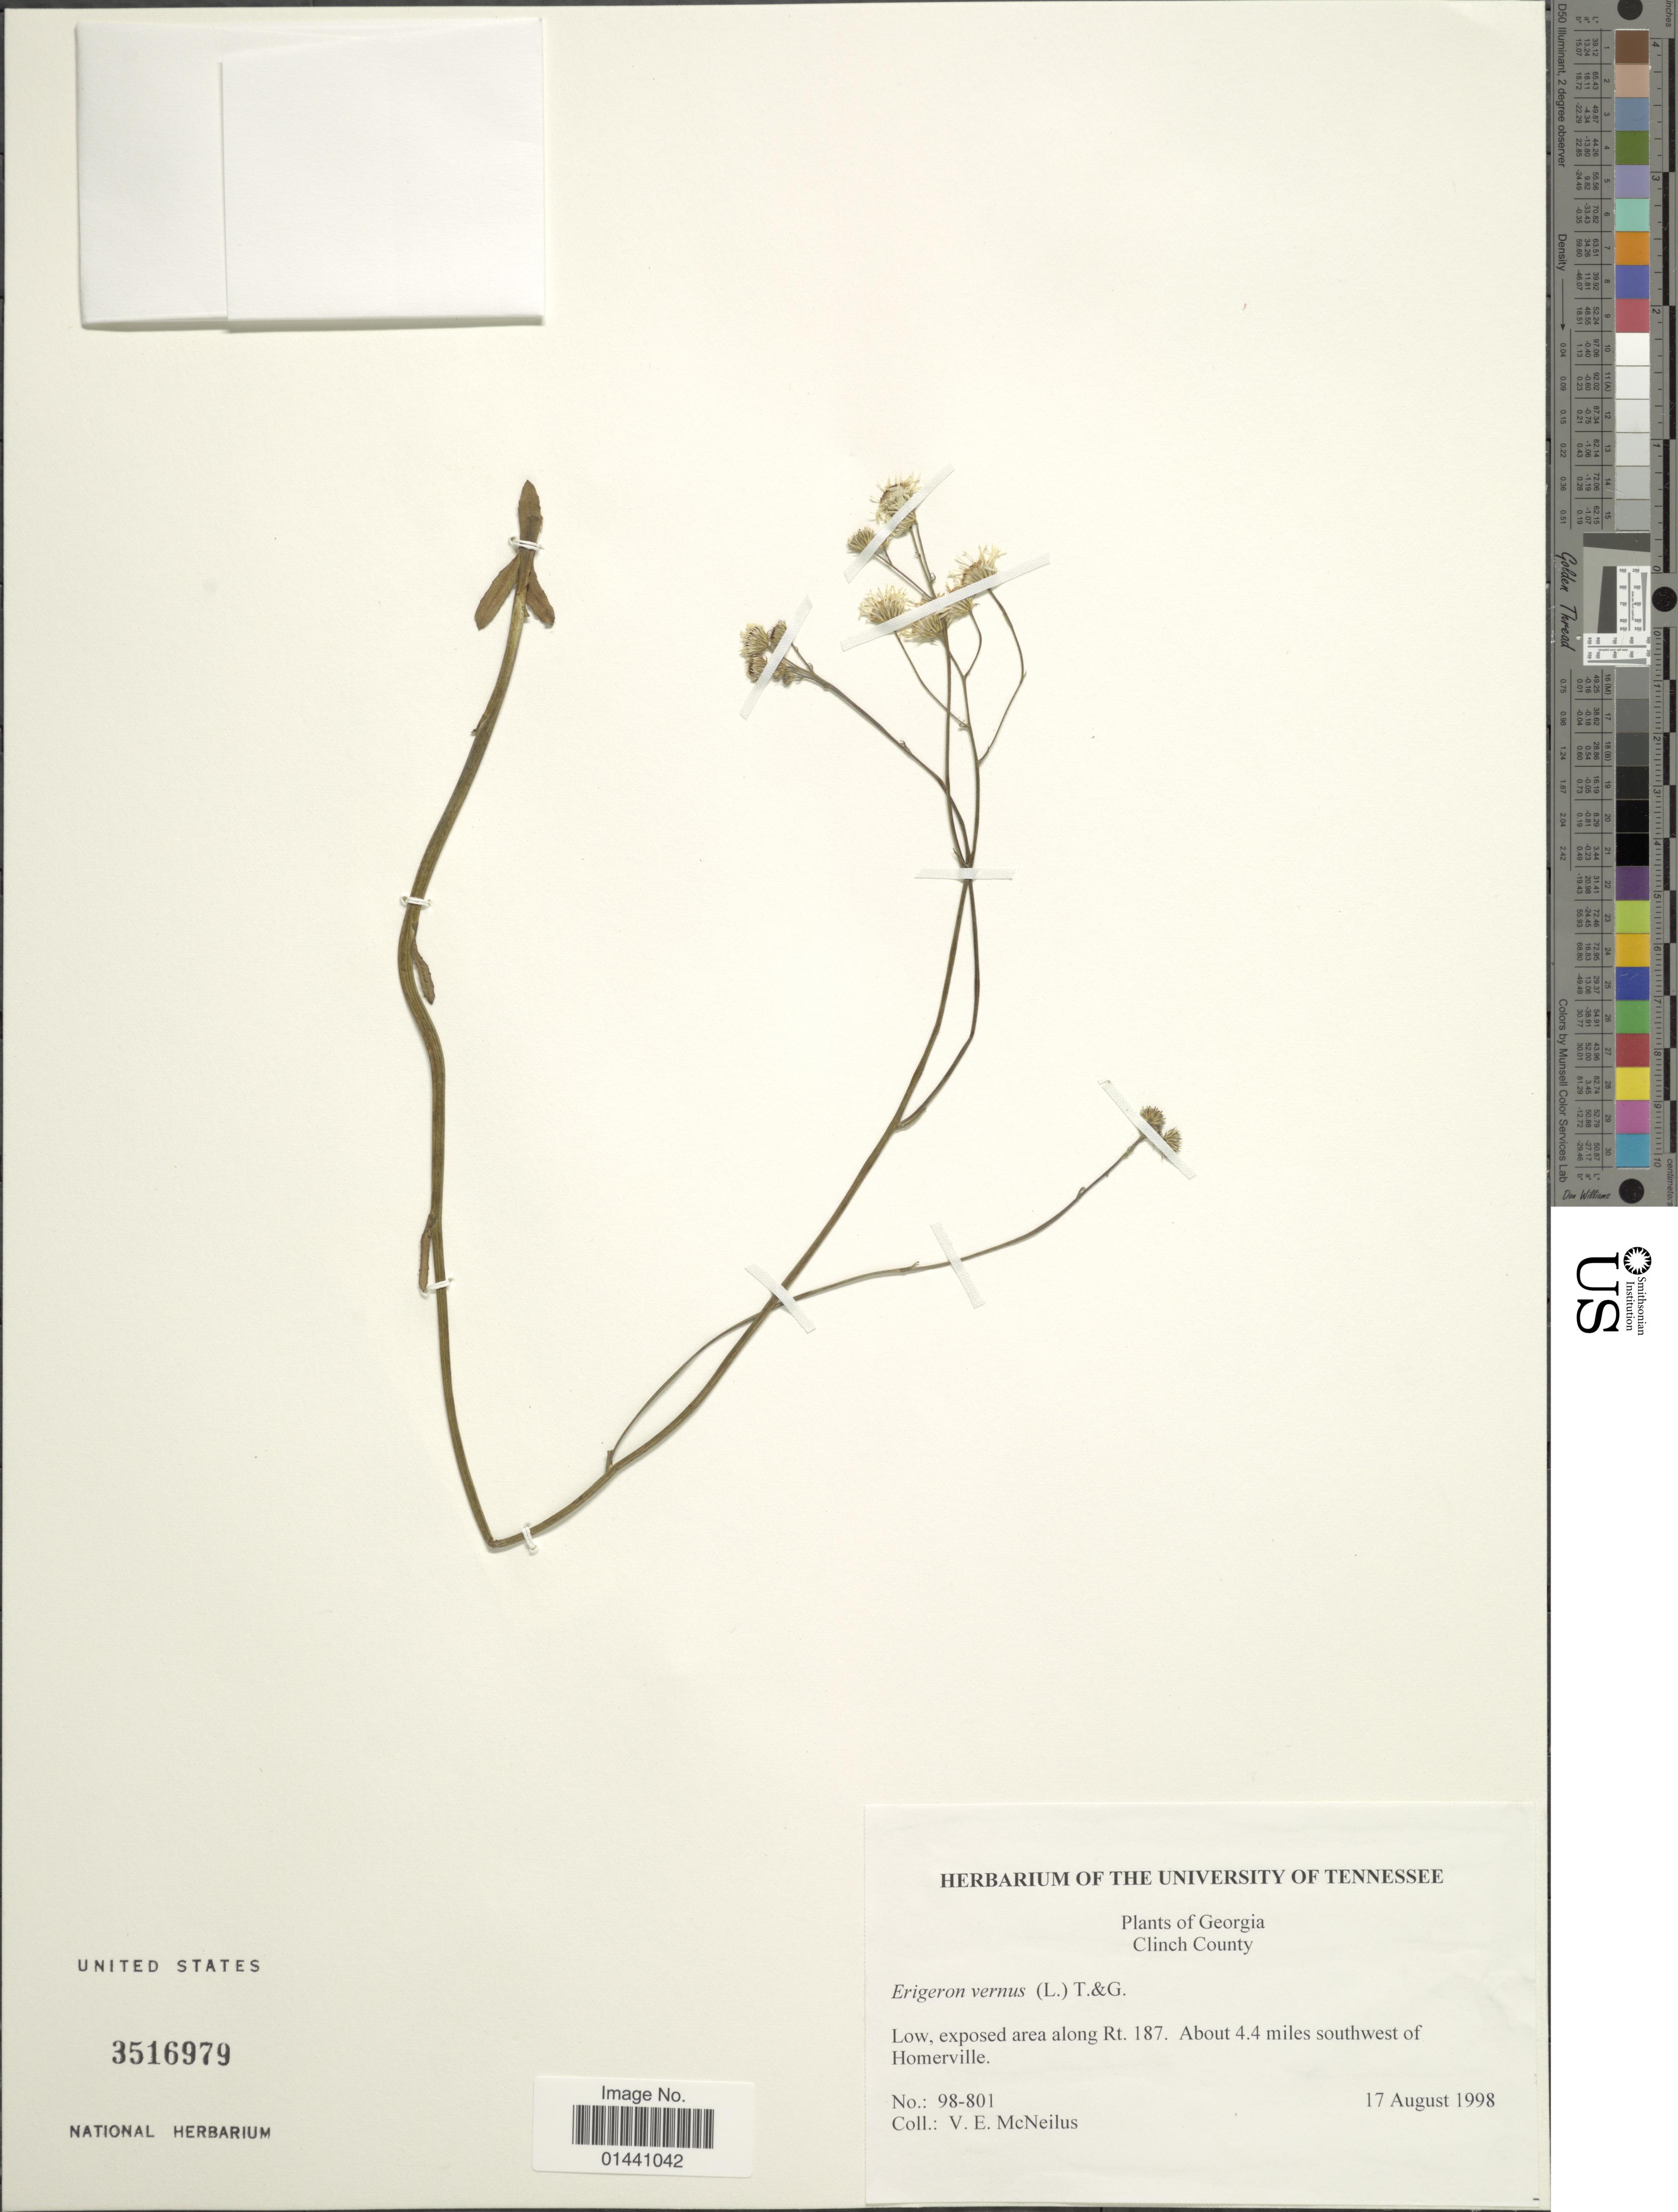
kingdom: Plantae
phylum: Tracheophyta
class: Magnoliopsida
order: Asterales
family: Asteraceae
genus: Erigeron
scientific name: Erigeron vernus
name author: (L.) Torr. & A. Gray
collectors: V. Mcneilus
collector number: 98-801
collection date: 1998-08-17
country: United States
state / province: Georgia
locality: Clinch County, low, exposed area along Rt. 187, abotu 4.4 miles southwest of Homerville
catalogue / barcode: US 3516979